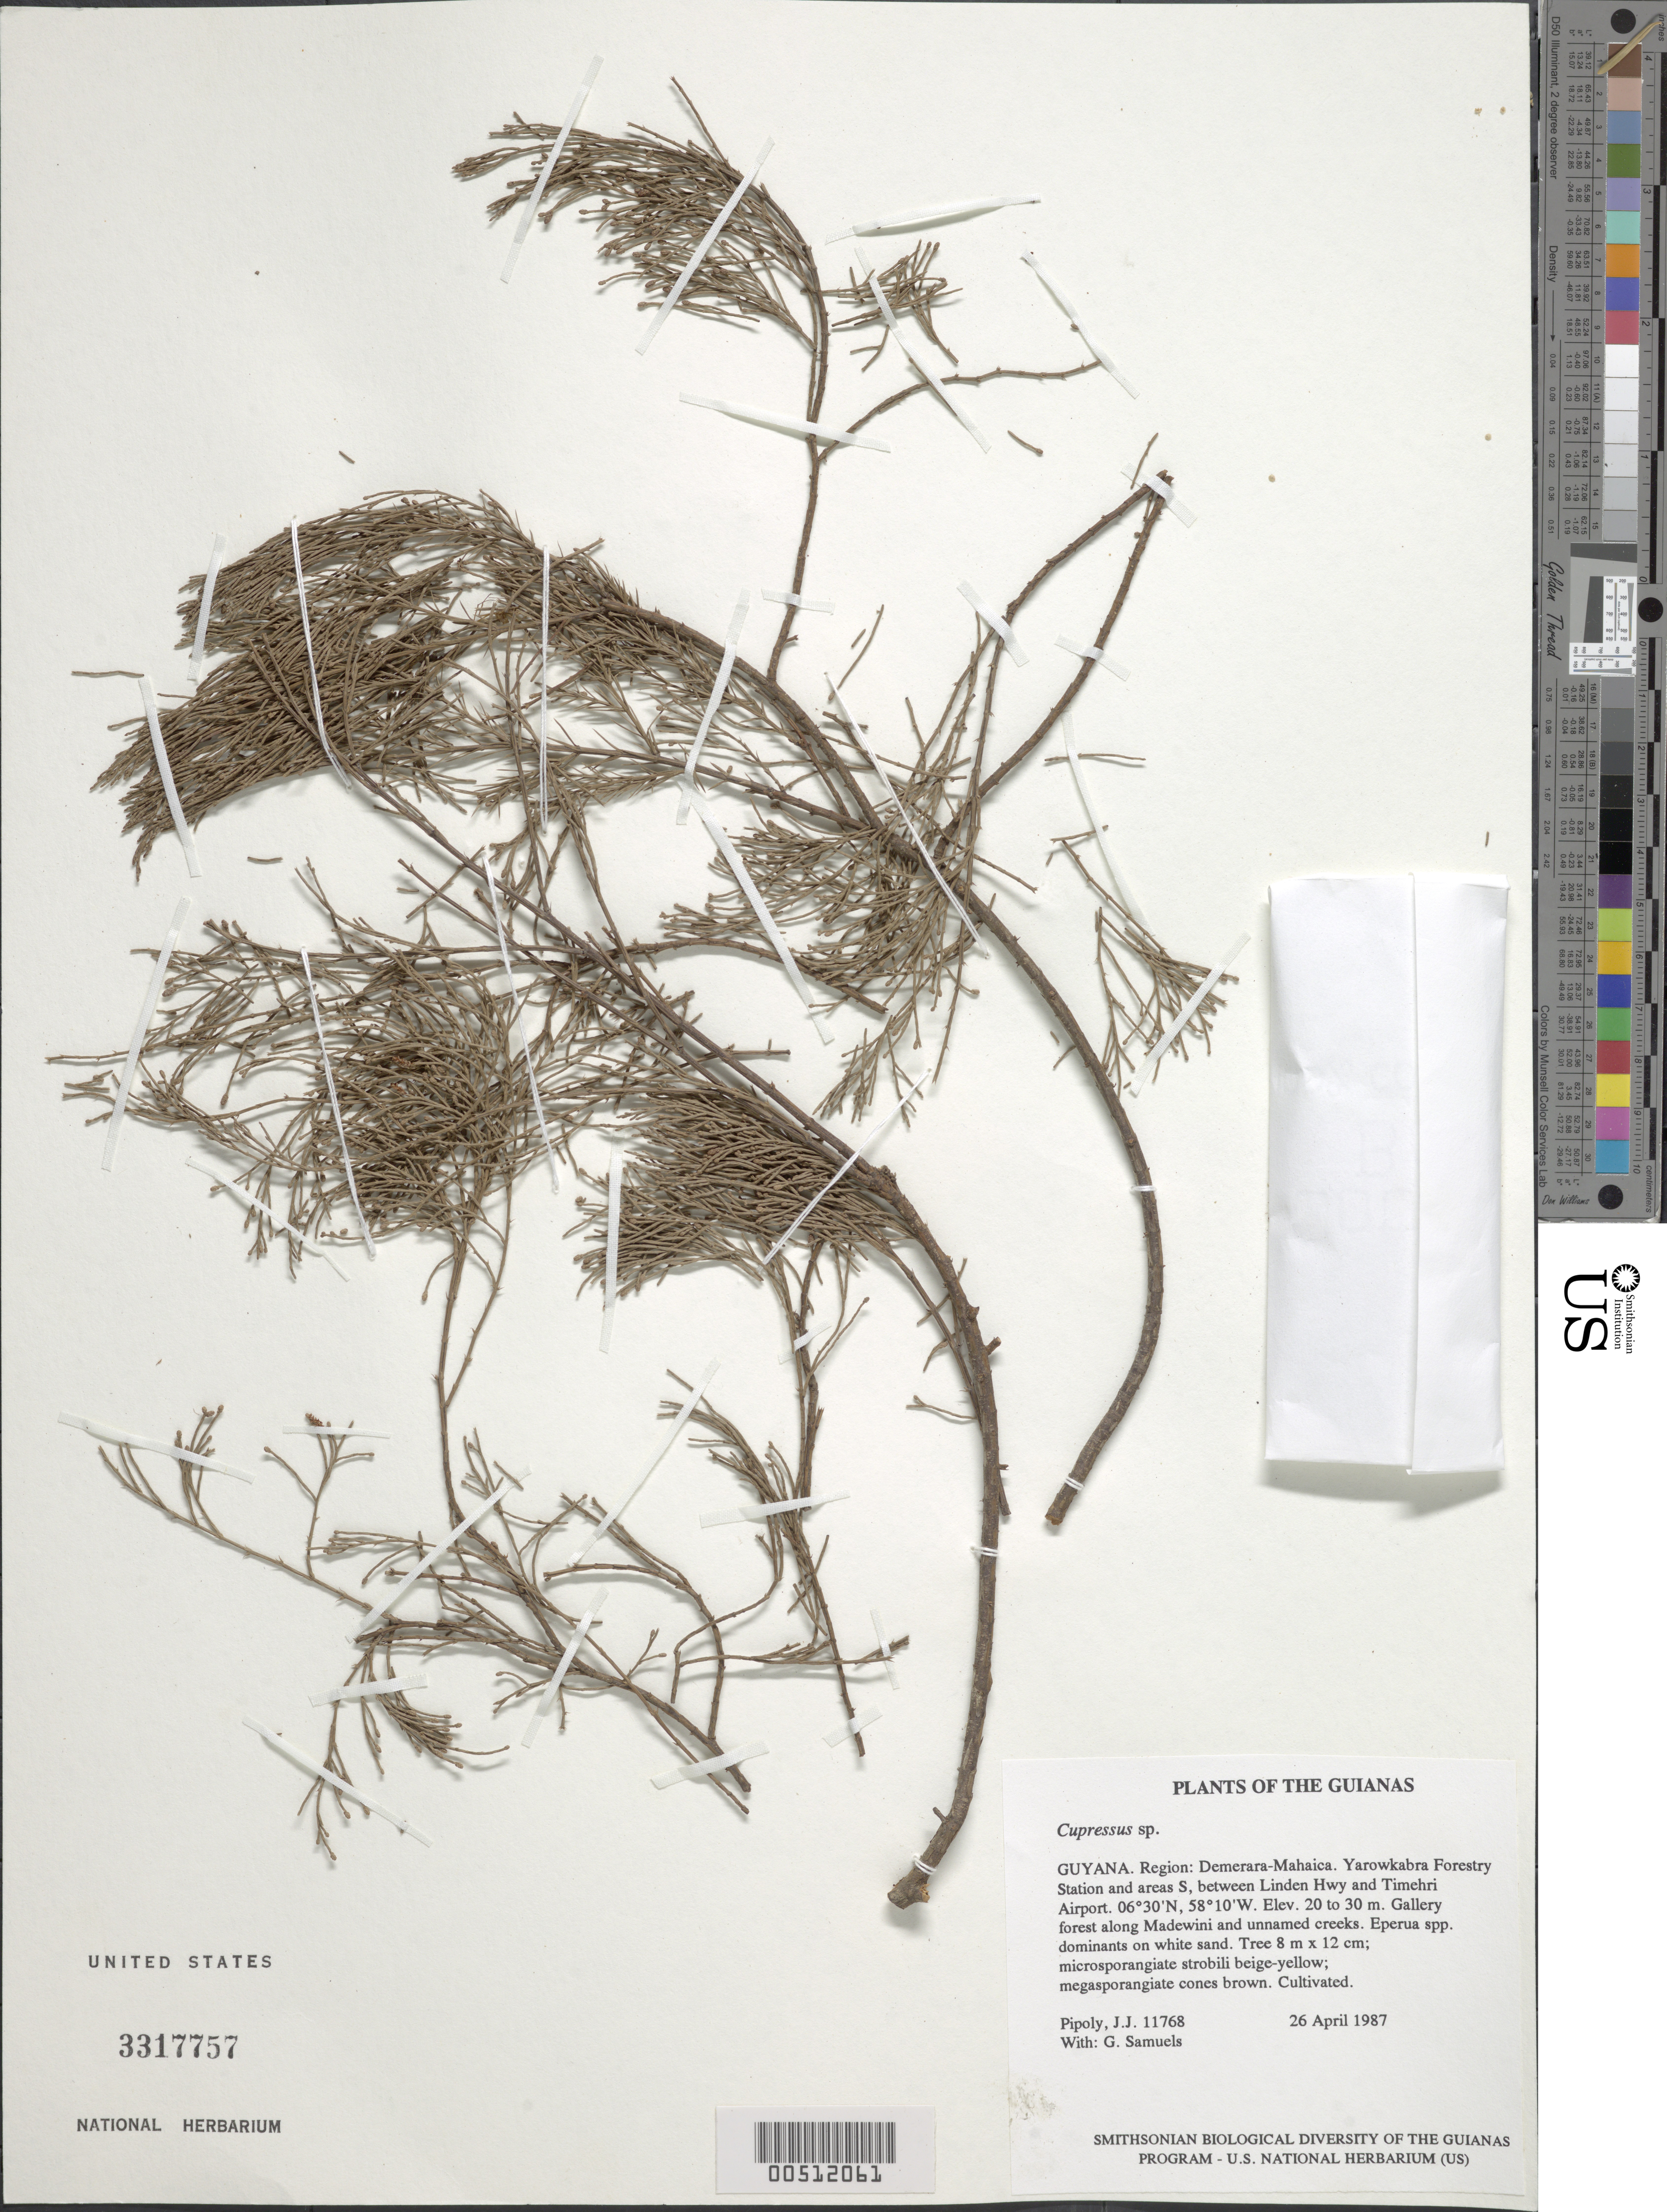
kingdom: Plantae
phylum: Tracheophyta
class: Pinopsida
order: Pinales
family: Cupressaceae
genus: Hesperocyparis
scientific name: Hesperocyparis sp.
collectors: J. J. Pipoly & G. Bacchus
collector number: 11768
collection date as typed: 26 April 1987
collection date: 1987-04-26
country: Guyana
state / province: Demerara-Mahaica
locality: Yarowkabra Forestry Station and areas S, between Linden Hwy and Timehri Airport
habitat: Gallery forest along Madewini and unnamed creeks. Eperua spp. dominants on white sand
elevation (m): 20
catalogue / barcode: US 3317757